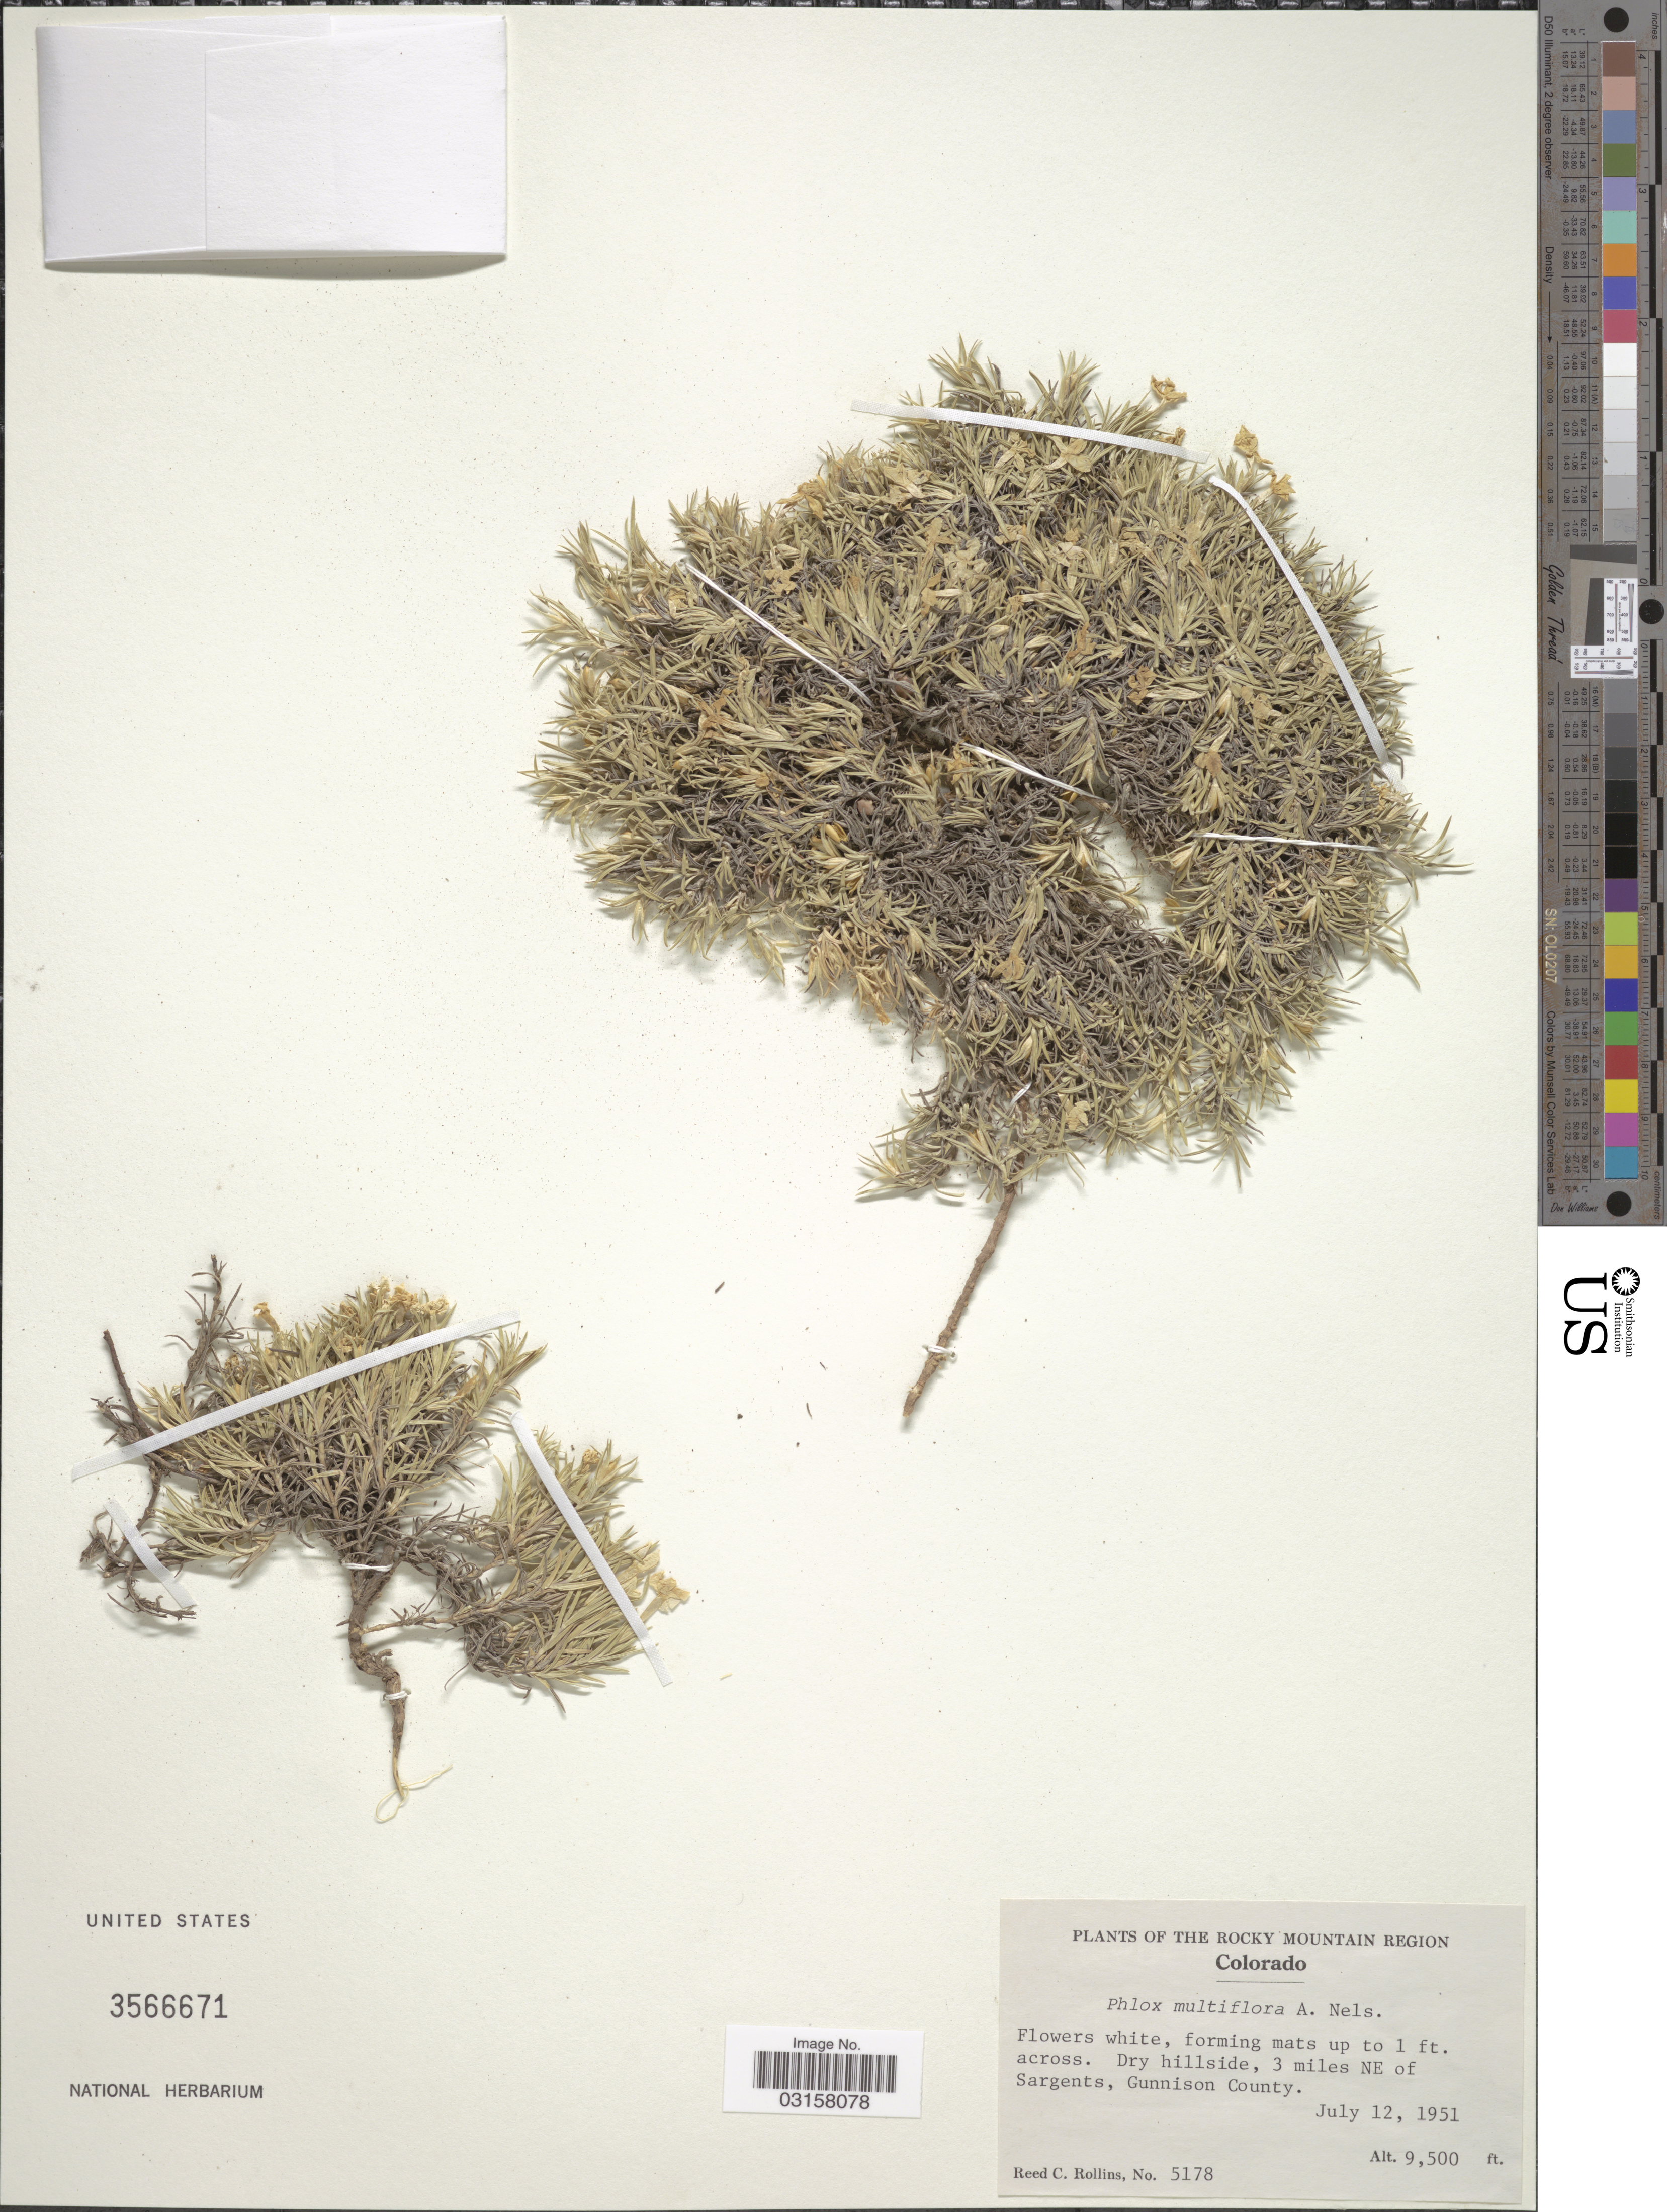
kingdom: Plantae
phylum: Tracheophyta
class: Magnoliopsida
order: Ericales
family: Polemoniaceae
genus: Phlox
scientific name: Phlox multiflora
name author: A. Nelson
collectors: R. C. Rollins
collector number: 5178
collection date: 1951-07-12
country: United States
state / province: Colorado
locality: Dry hillsides, 3 miles NE of Sargents, Gunnison County.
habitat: dry hillside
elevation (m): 2896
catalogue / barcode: US 3566671